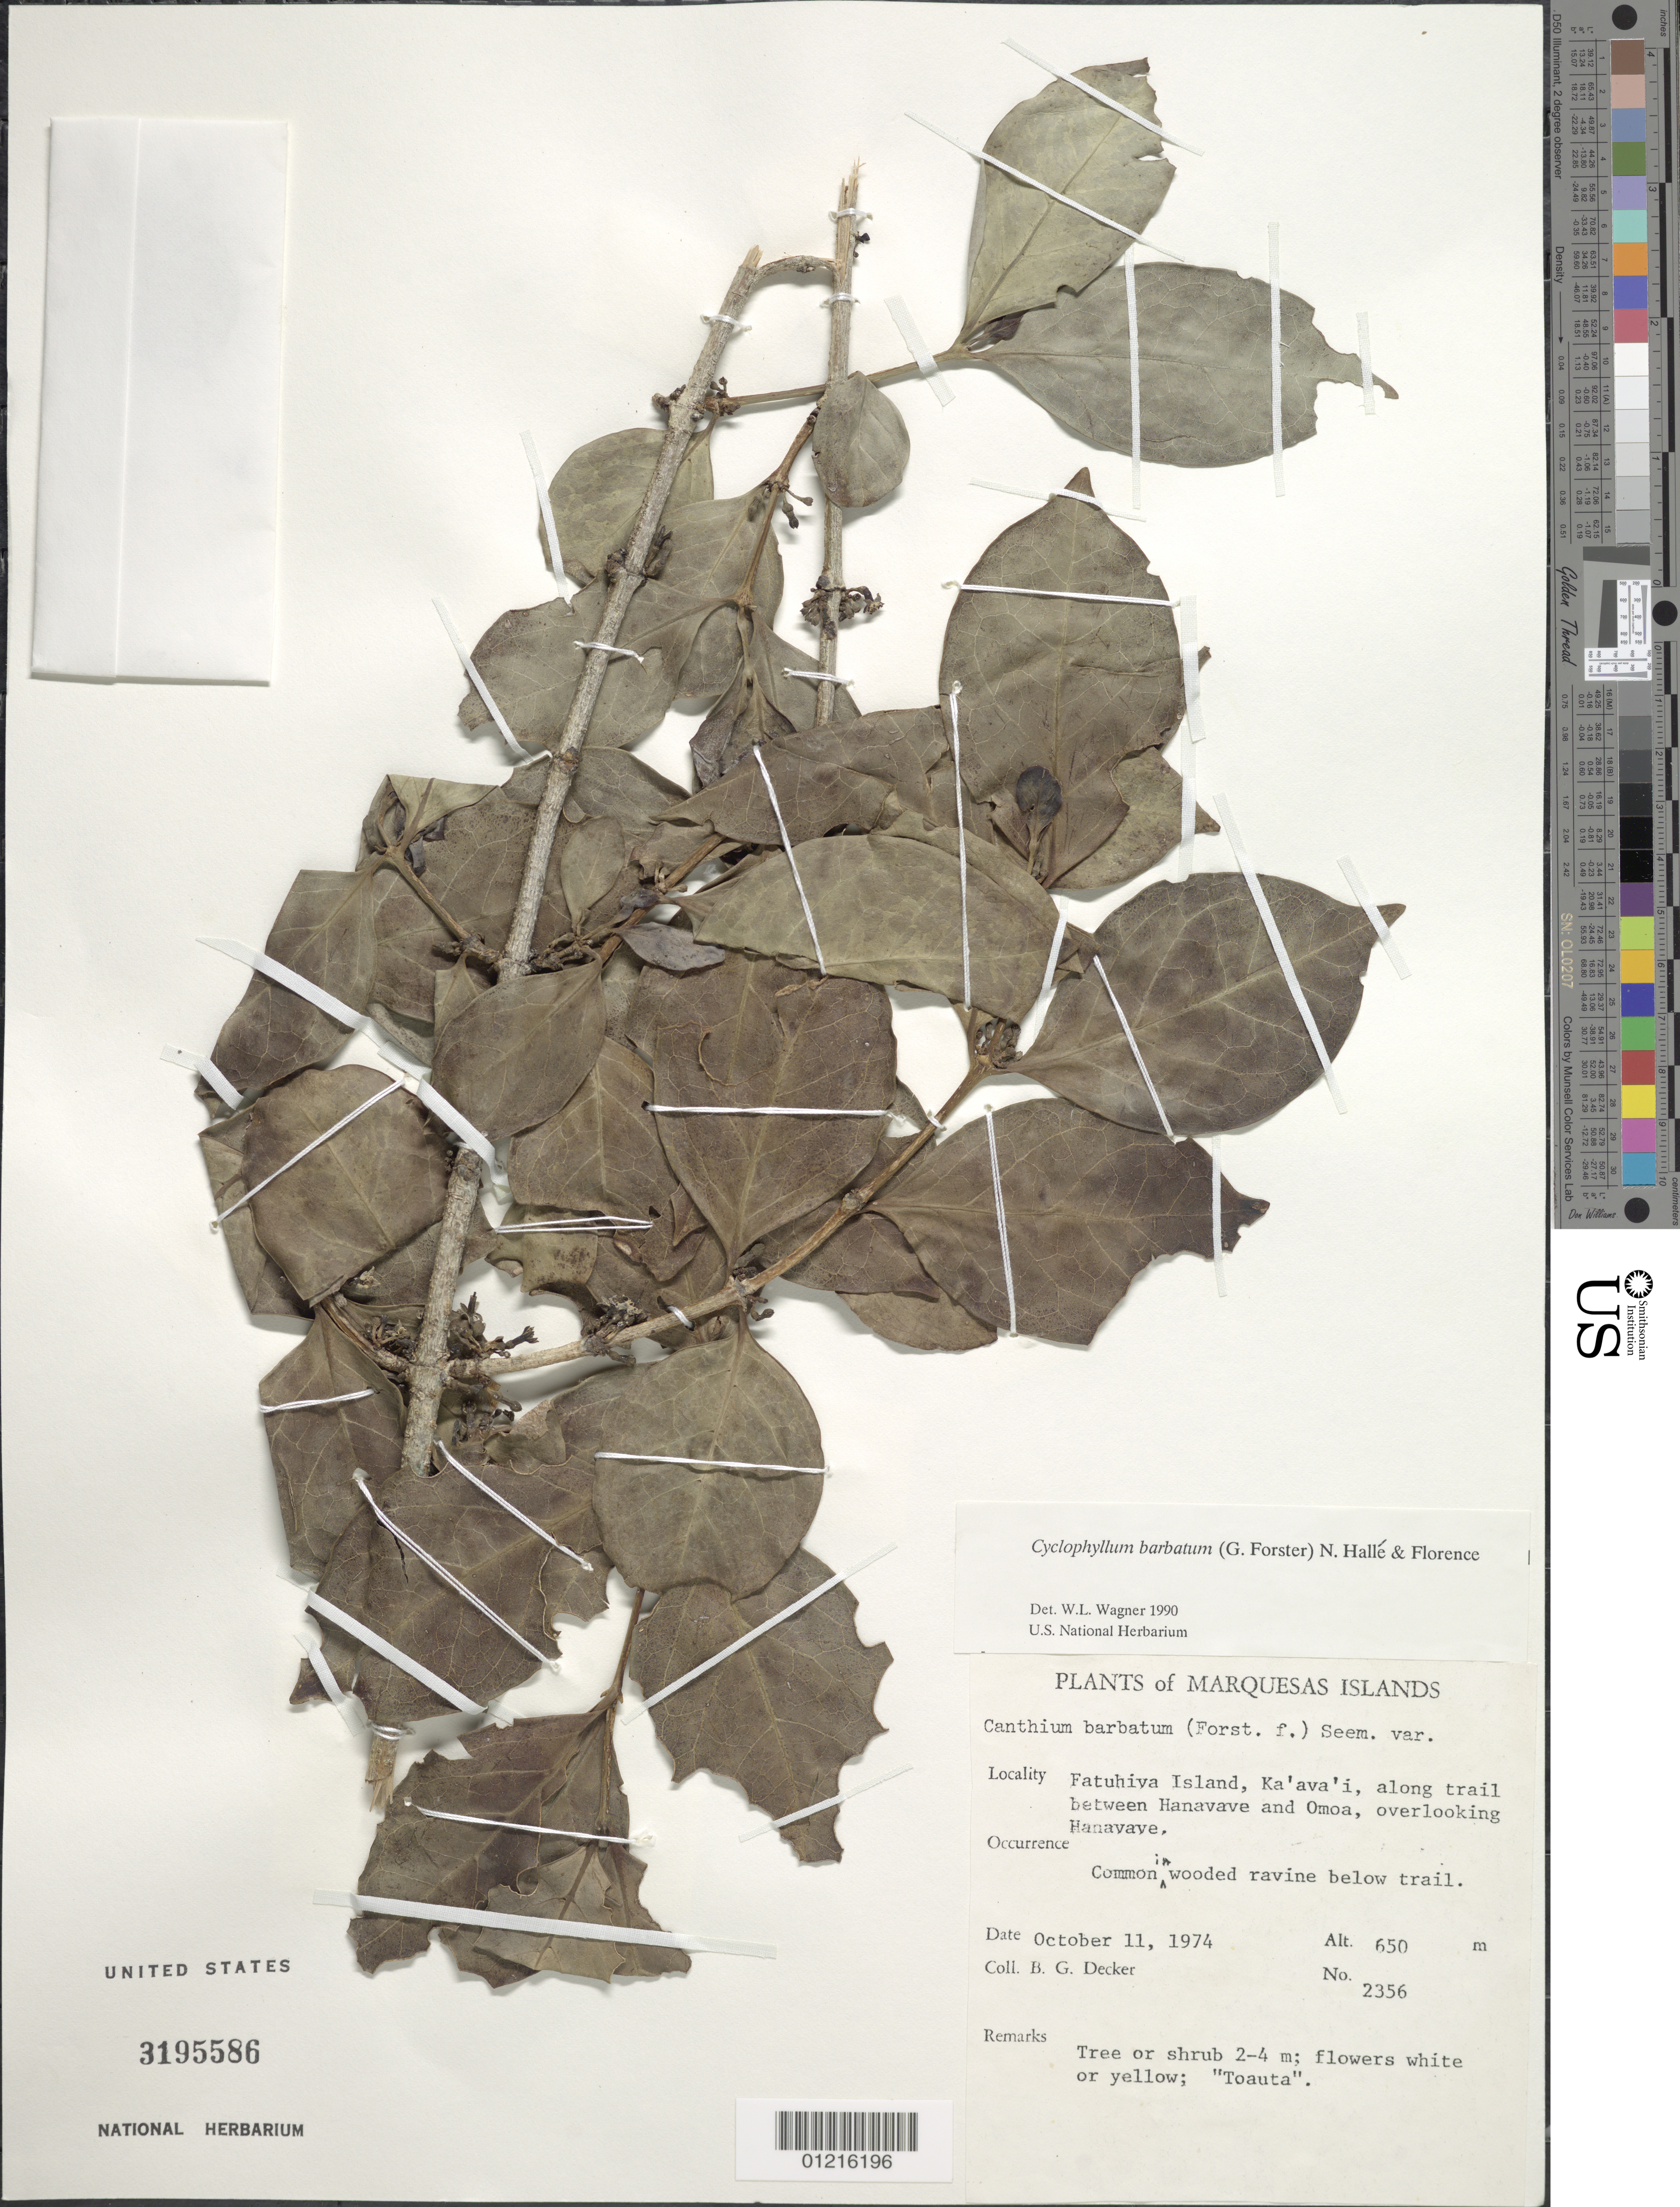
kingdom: Plantae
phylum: Tracheophyta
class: Magnoliopsida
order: Gentianales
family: Rubiaceae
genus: Cyclophyllum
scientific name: Cyclophyllum barbatum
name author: (G. Forst.) N. Hallé & J. Florence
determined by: Wagner, W. L., (BOT), Smithsonian Institution - National Museum of Natural History (UNITED STATES)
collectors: B. G. Decker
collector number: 2356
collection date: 1974-10-11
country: French Polynesia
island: Fatu Hiva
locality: Ka'ava'i, along trail between Hanavave and 'Omo'a, overlooking Hanavave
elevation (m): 650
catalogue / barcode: US 3195586